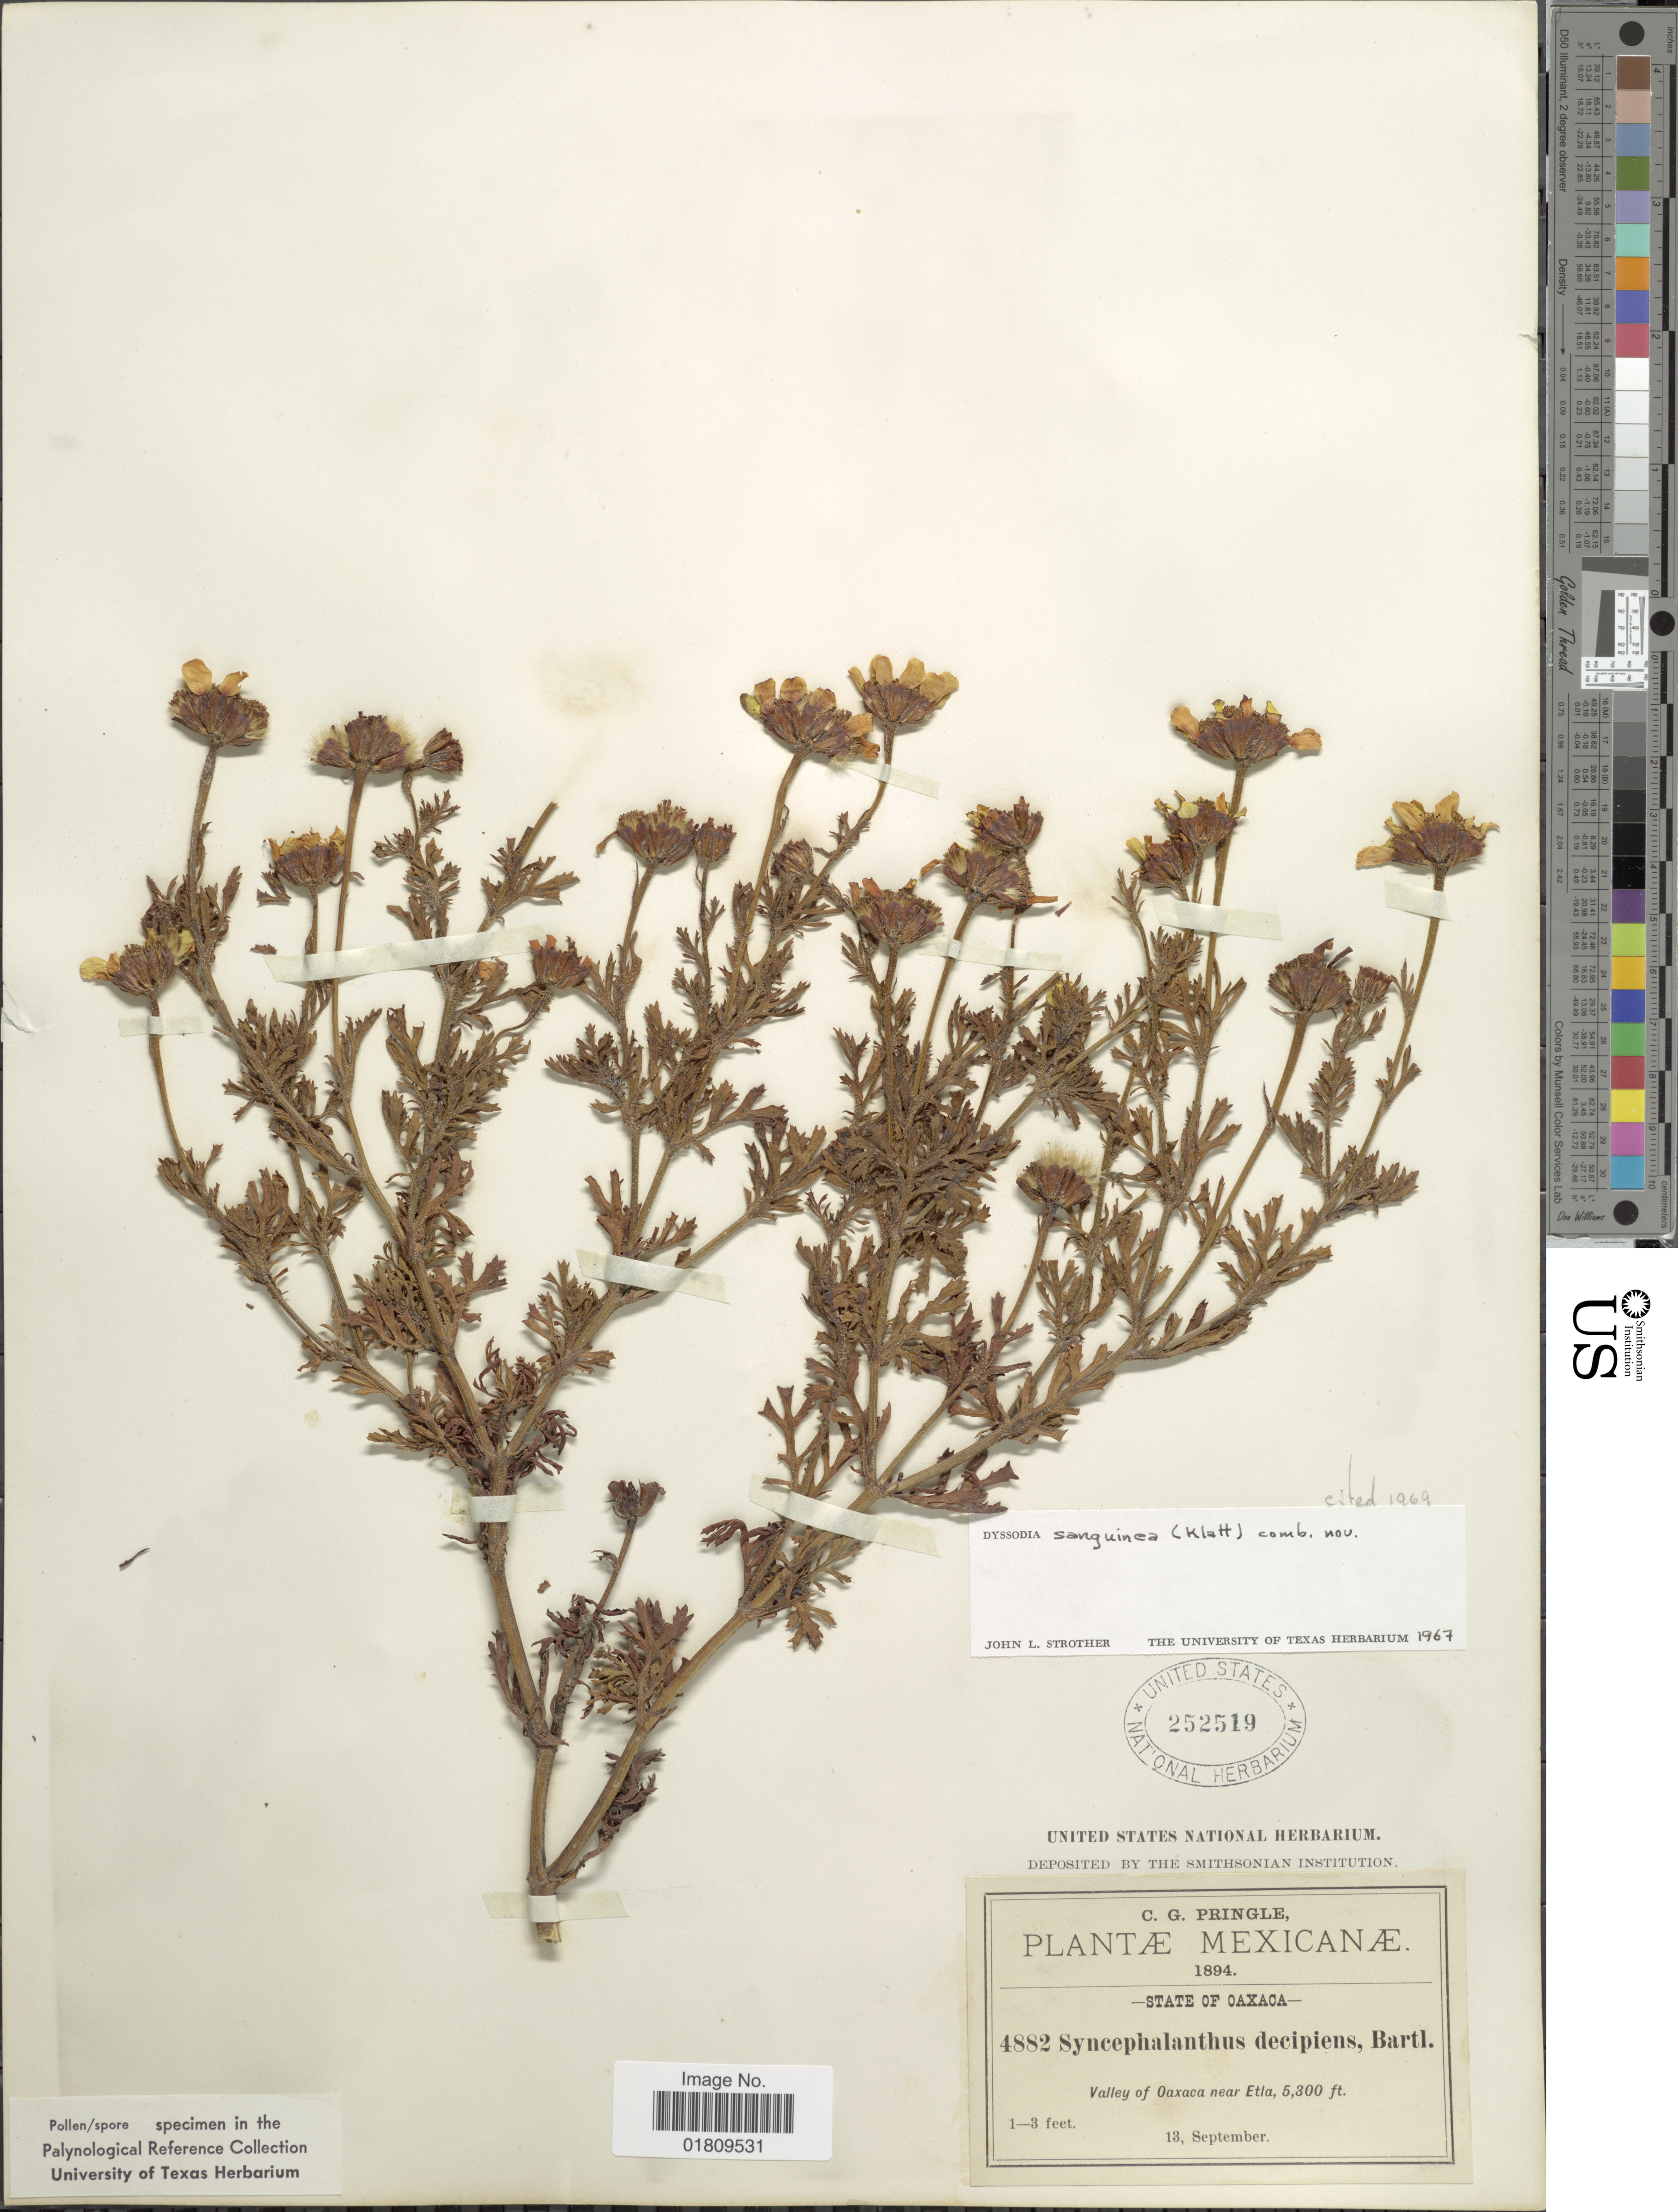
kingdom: Plantae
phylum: Tracheophyta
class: Magnoliopsida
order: Asterales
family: Asteraceae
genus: Dyssodia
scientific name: Dyssodia decipiens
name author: (Bartl.) M.C. Johnst. ex M.C. Johnst. & B.L. Turner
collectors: C. G. Pringle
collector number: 4882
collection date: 1894-09-13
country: Mexico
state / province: Oaxaca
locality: Valley of Oaxaca near Etla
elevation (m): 1615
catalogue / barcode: US 252519